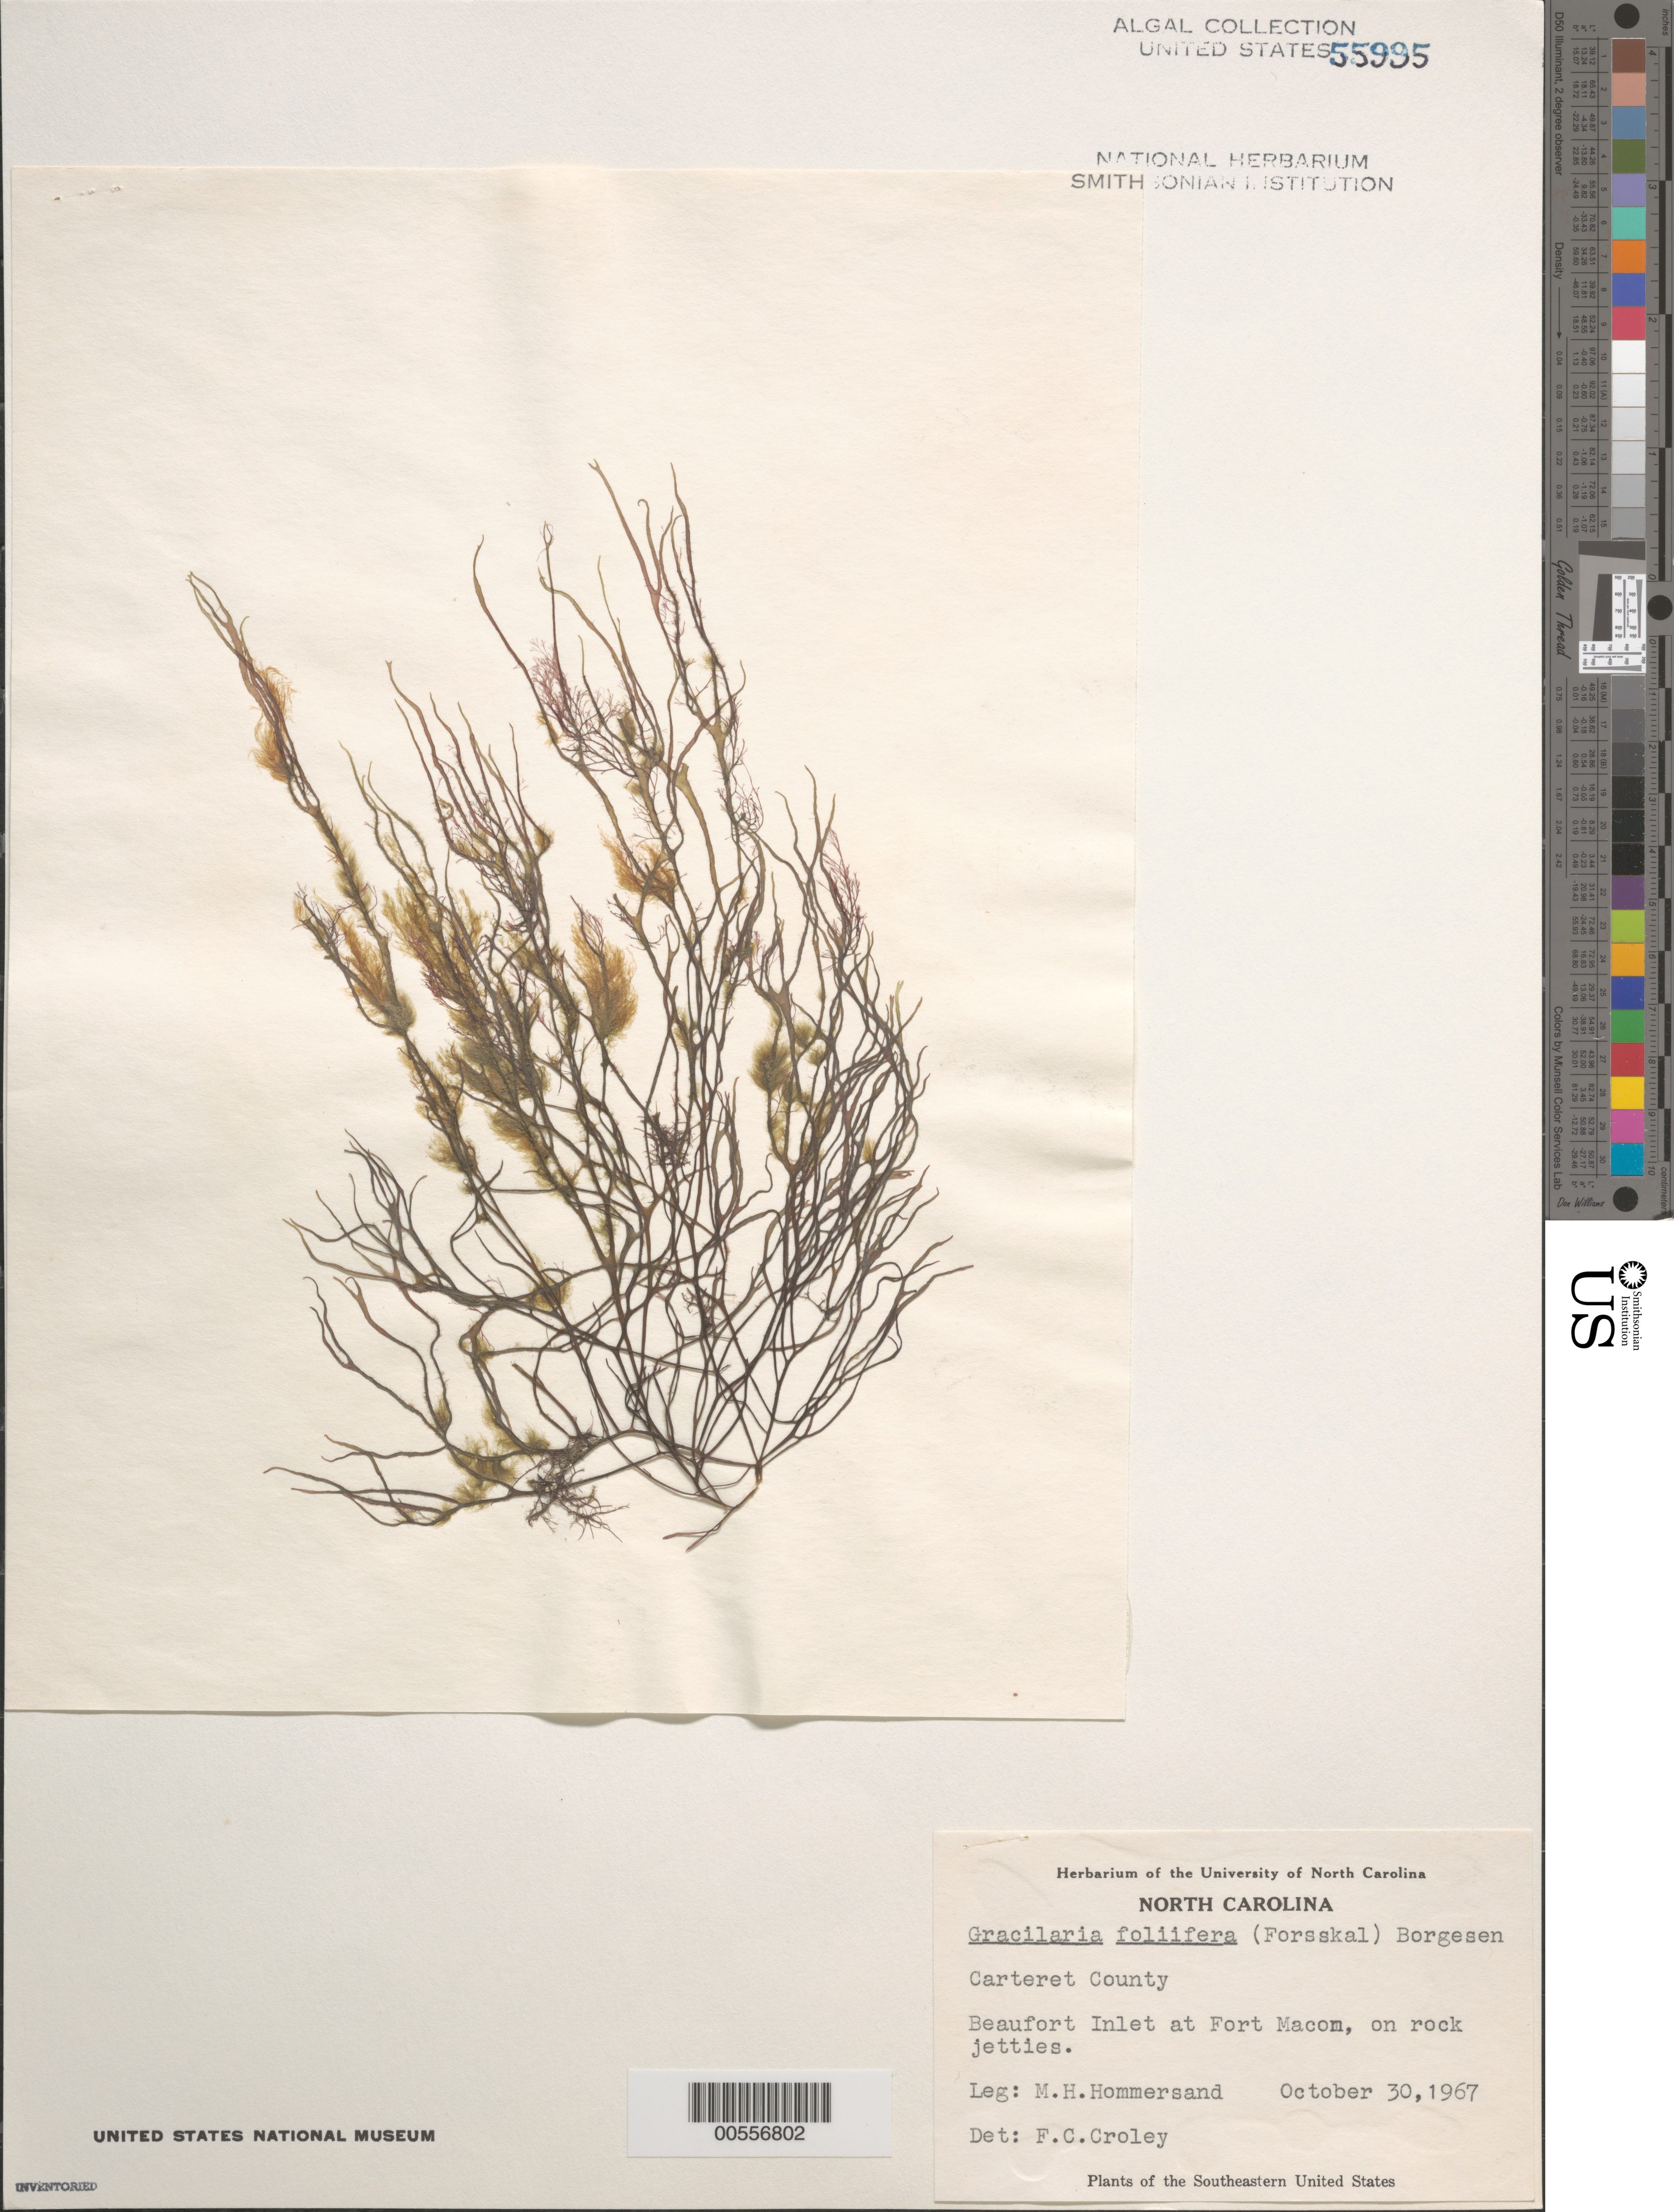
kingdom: Plantae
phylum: Rhodophyta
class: Florideophyceae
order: Gracilariales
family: Gracilariaceae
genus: Gracilaria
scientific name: Gracilaria foliifera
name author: (Forssk.) Børgesen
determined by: Croley, F. C.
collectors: M. H. Hommersand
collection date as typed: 30 Oct 1967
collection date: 1967-10-30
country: United States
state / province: North Carolina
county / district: Carteret County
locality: Beaufort Inlet, Fort Macon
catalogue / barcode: US 55995